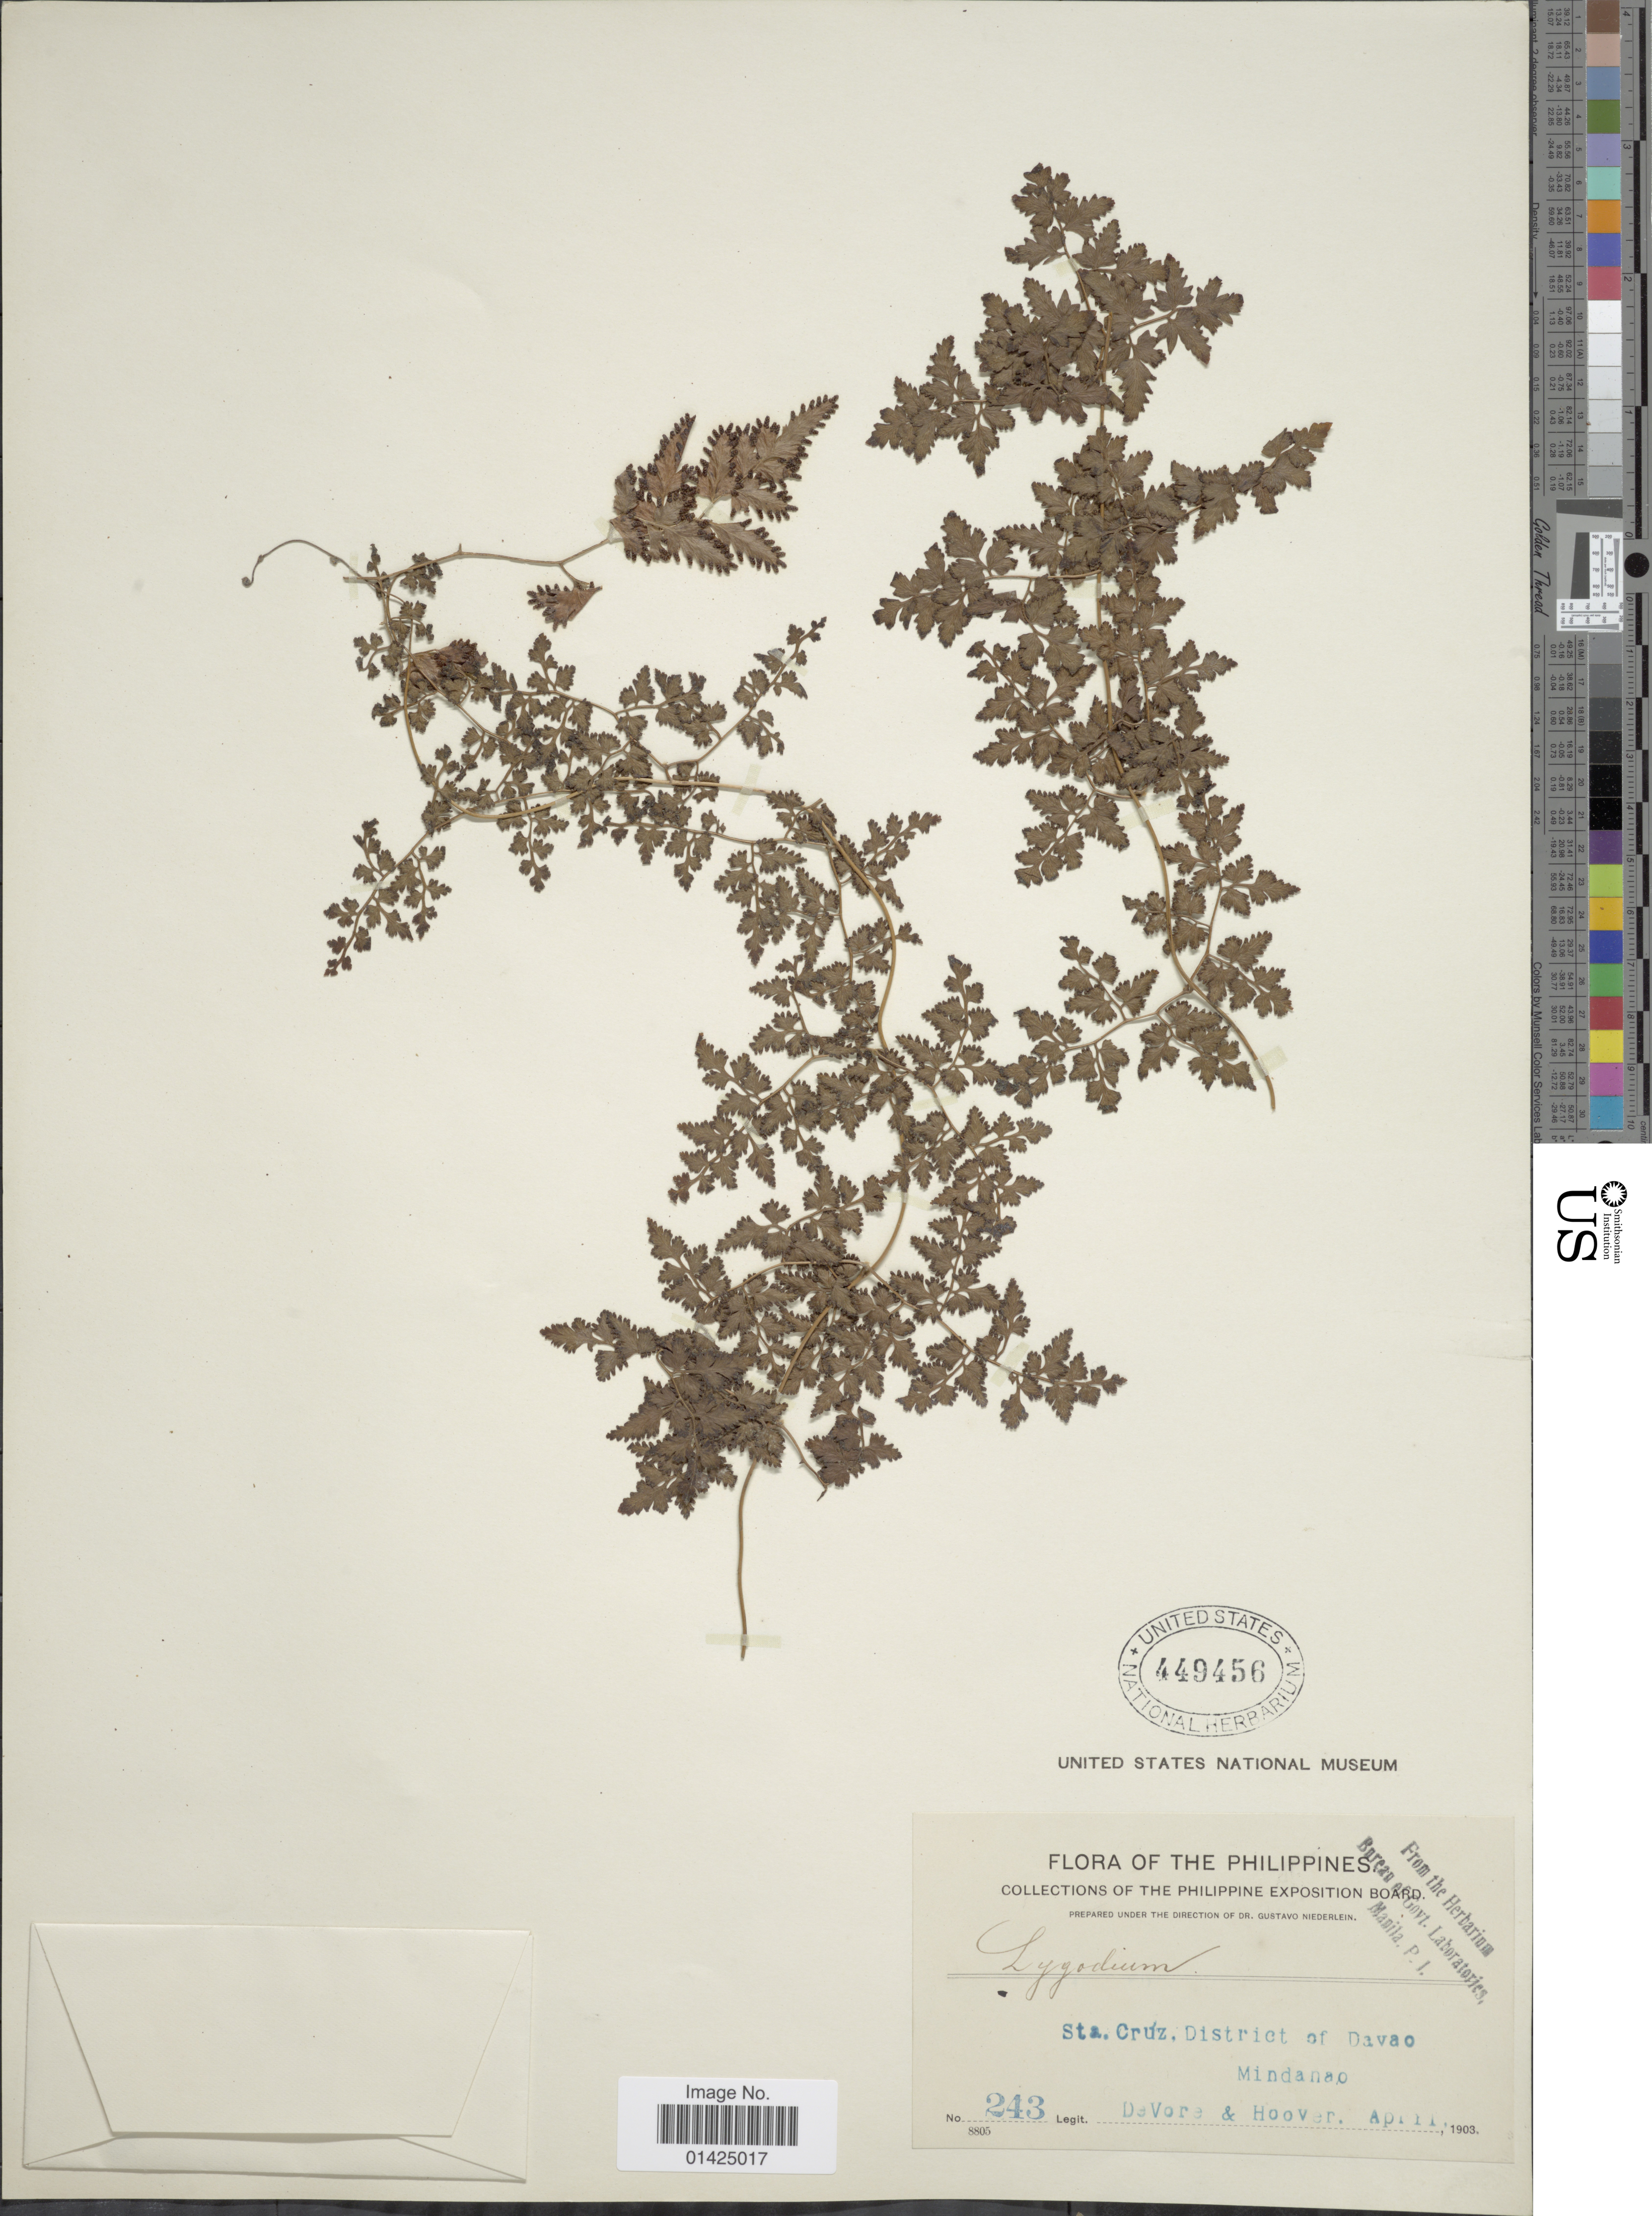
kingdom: Plantae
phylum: Tracheophyta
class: Polypodiopsida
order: Schizaeales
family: Lygodiaceae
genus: Lygodium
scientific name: Lygodium japonicum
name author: (Thunb.) Sw.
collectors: -. DeVore & -- Hoover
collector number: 243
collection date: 1903-04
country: Philippines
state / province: Davao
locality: Sta. Crúz, District of Davao, Mindanao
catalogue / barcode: US 449456